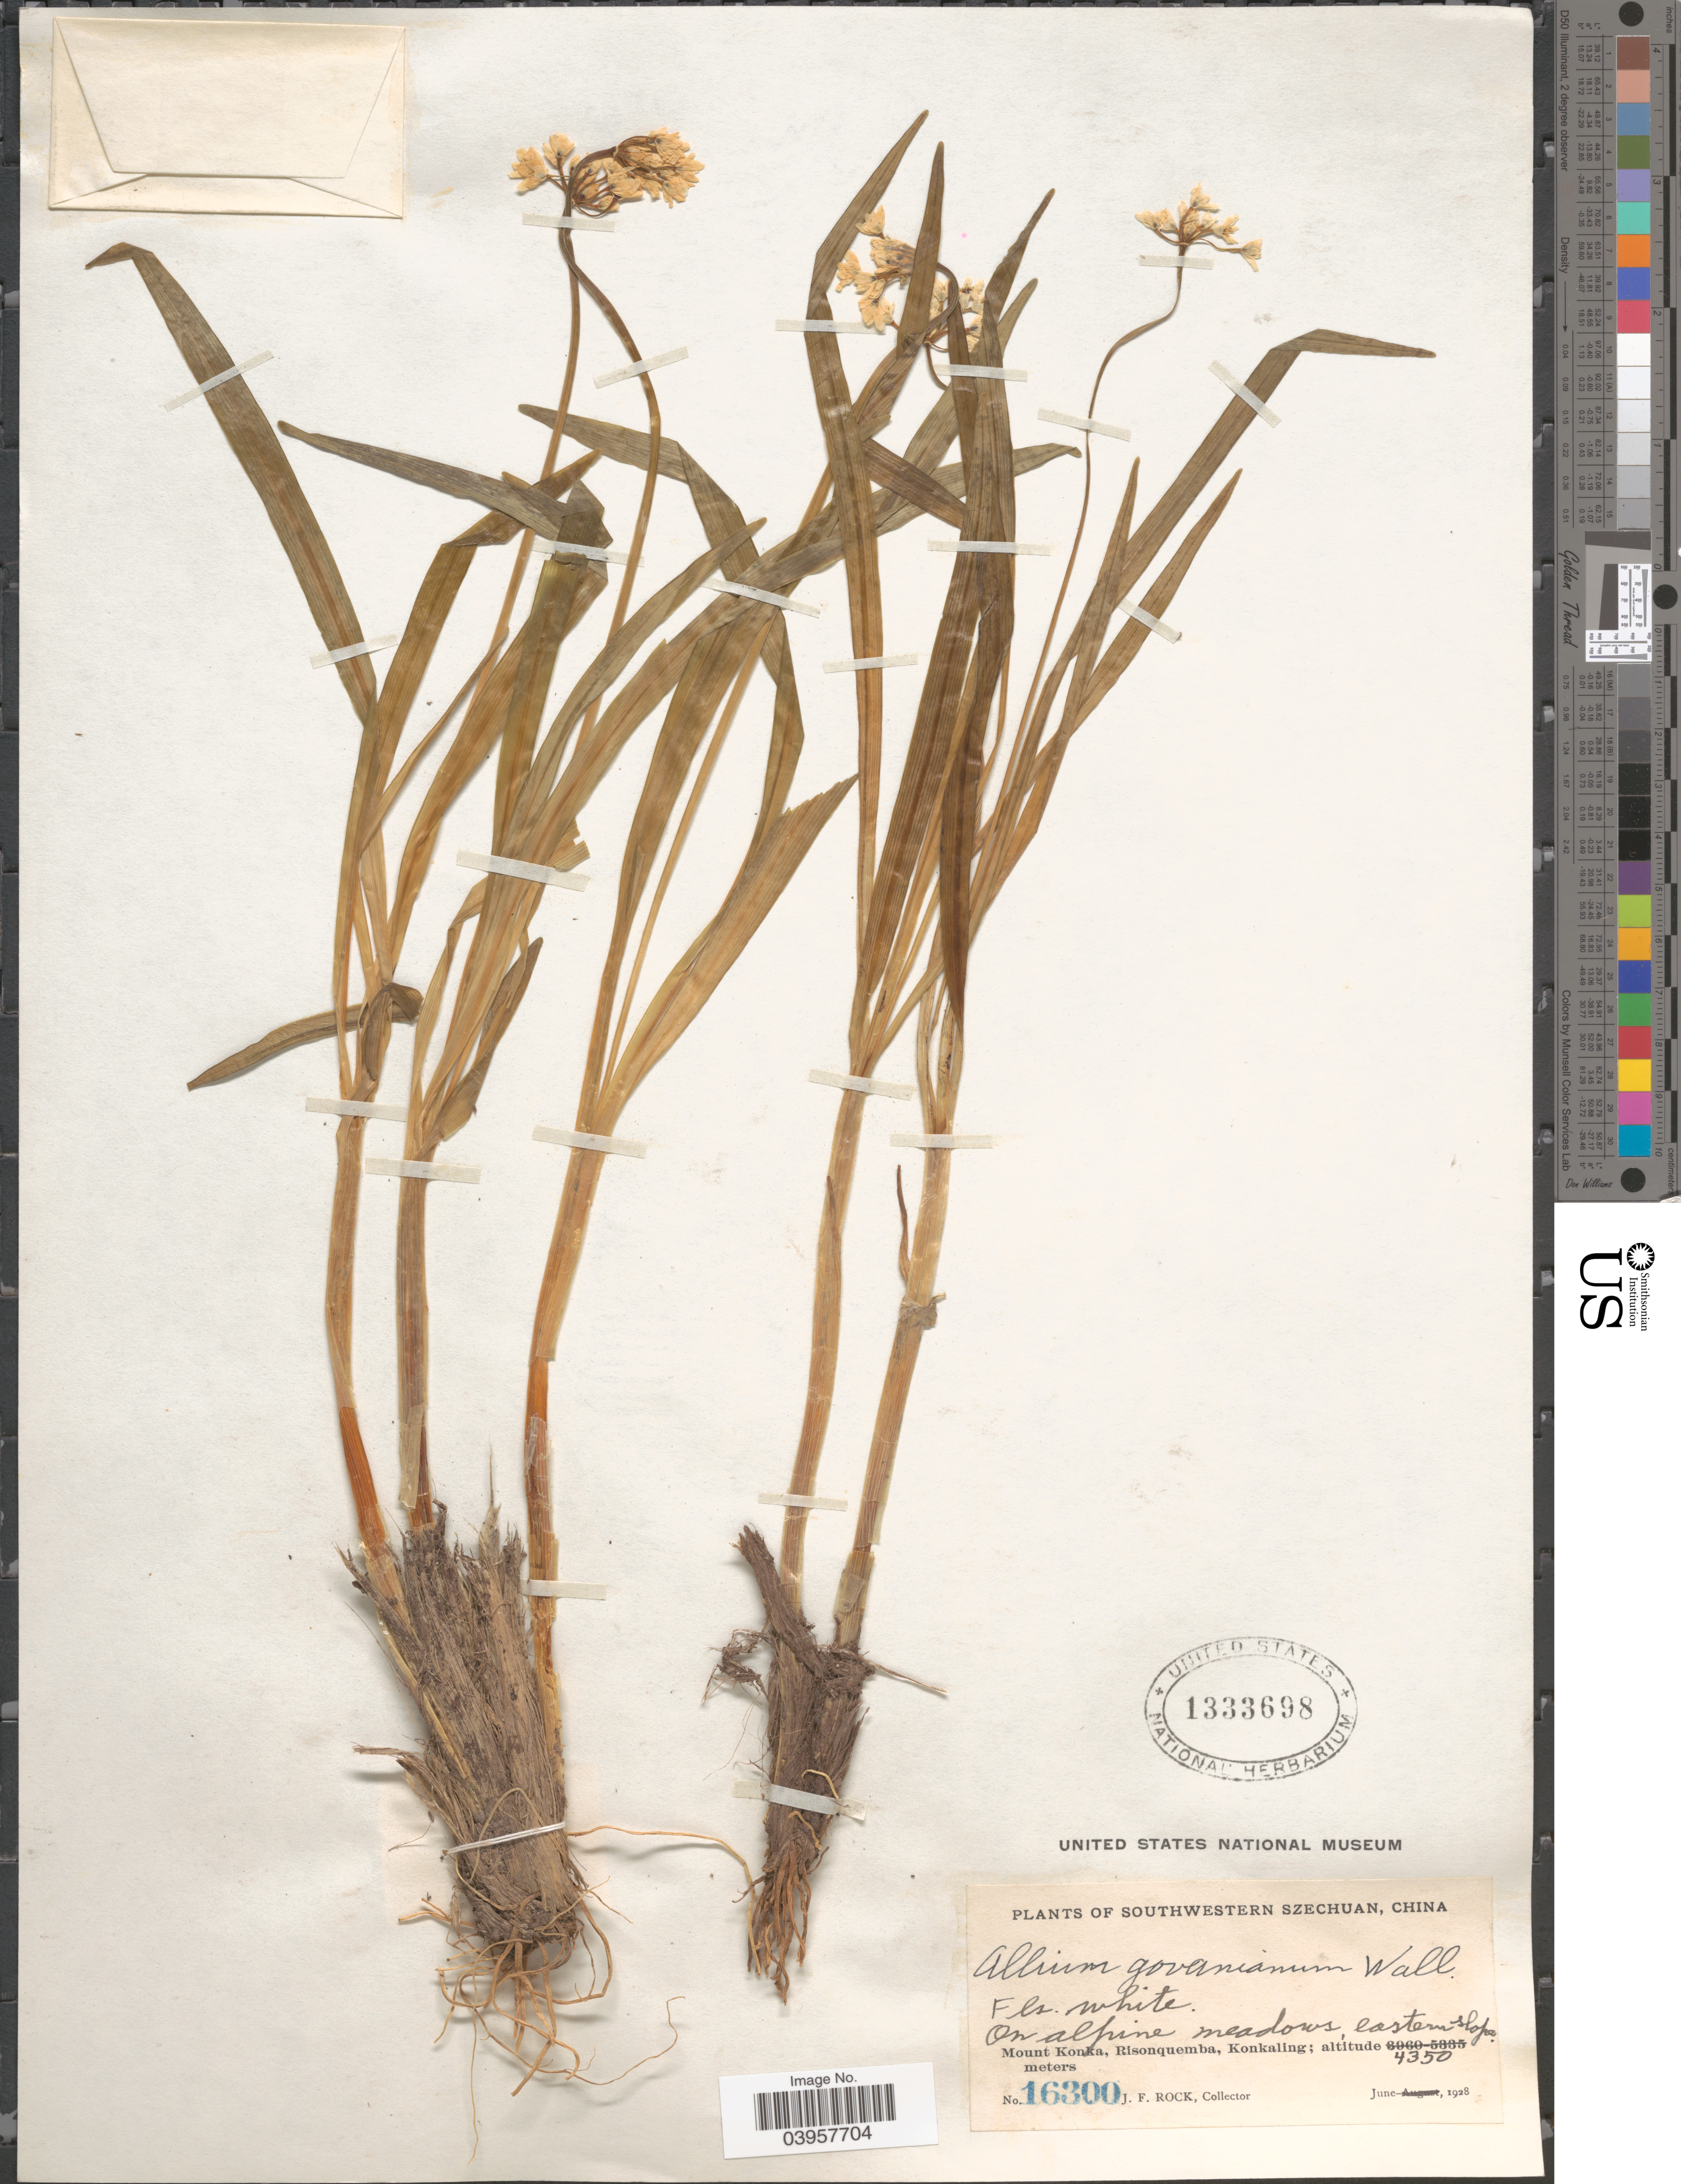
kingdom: Plantae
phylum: Tracheophyta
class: Liliopsida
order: Asparagales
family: Amaryllidaceae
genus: Allium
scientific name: Allium humile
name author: Kunth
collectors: J. Rock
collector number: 16300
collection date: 1928-06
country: China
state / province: Sichuan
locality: Southwestern Szechuan. On alpine meadows, eastern slopes. Mount Konka, Risonquemba, Konkaling.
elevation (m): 4350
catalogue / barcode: US 1333698